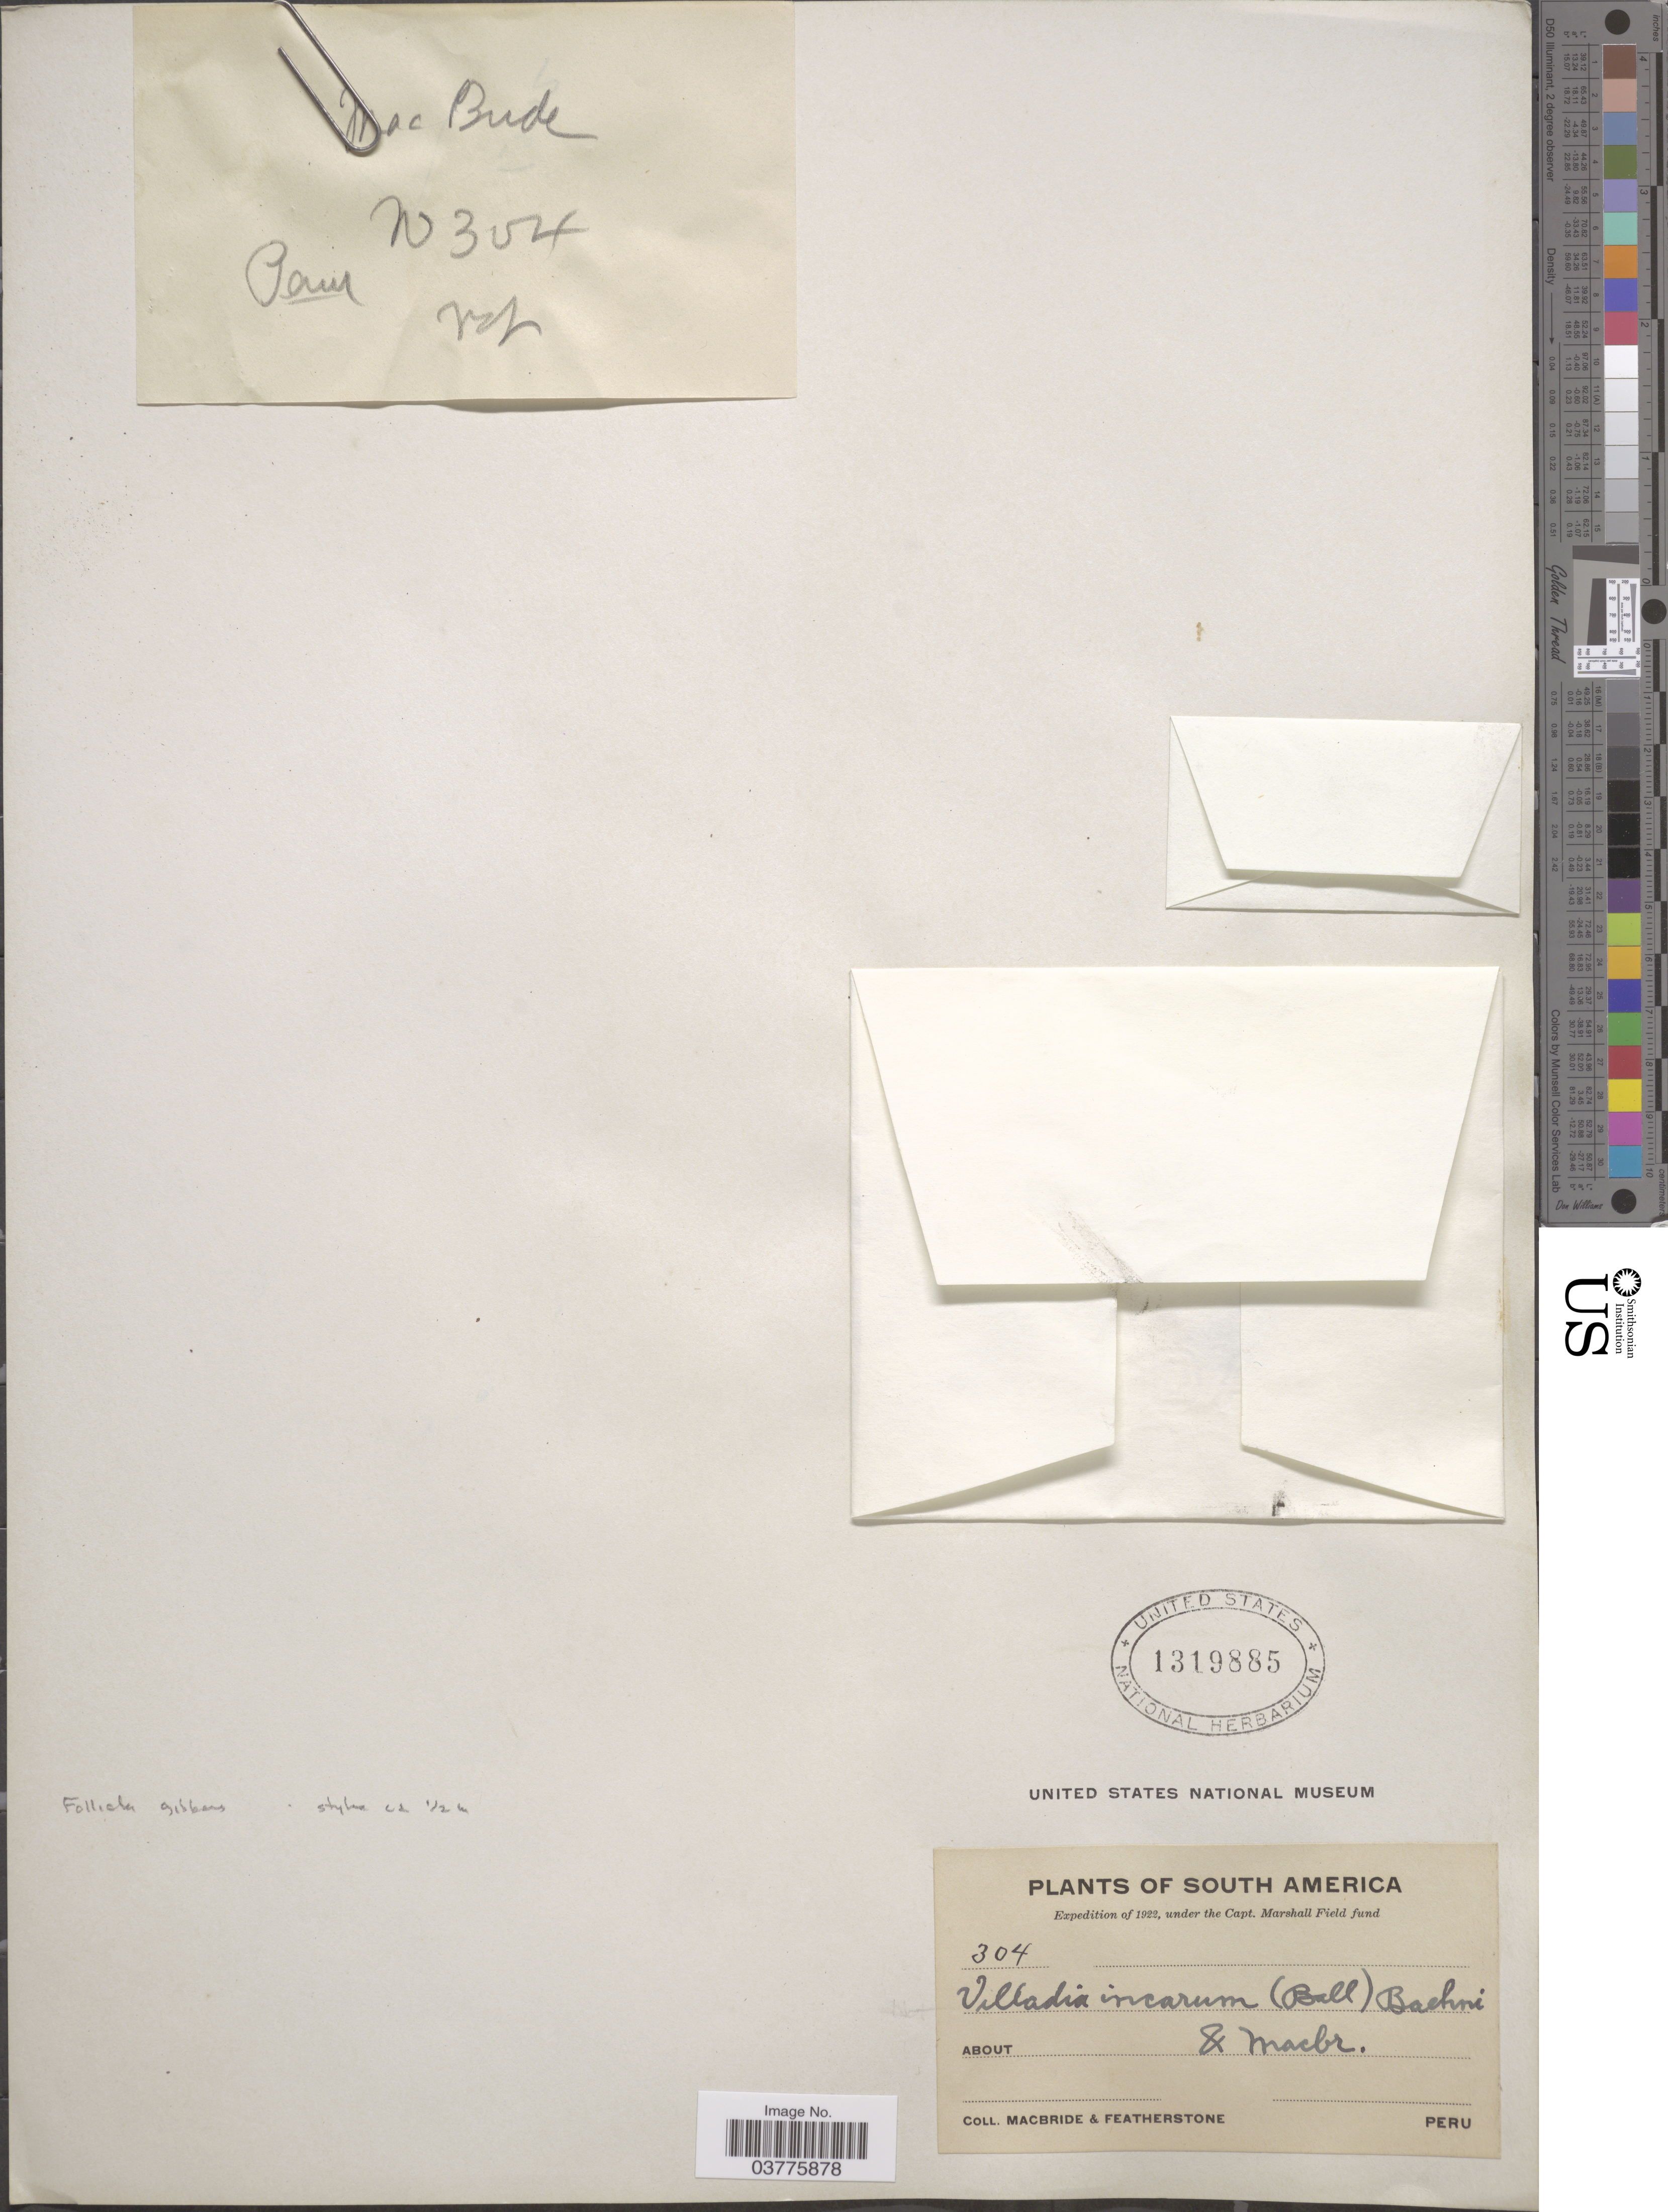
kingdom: Plantae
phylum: Tracheophyta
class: Magnoliopsida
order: Saxifragales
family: Crassulaceae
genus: Sedum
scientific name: Sedum andinum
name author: Ball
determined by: Pino, Guillermo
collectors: Macbride, -- & -. Featherstone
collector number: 304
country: Peru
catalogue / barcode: US 1319885